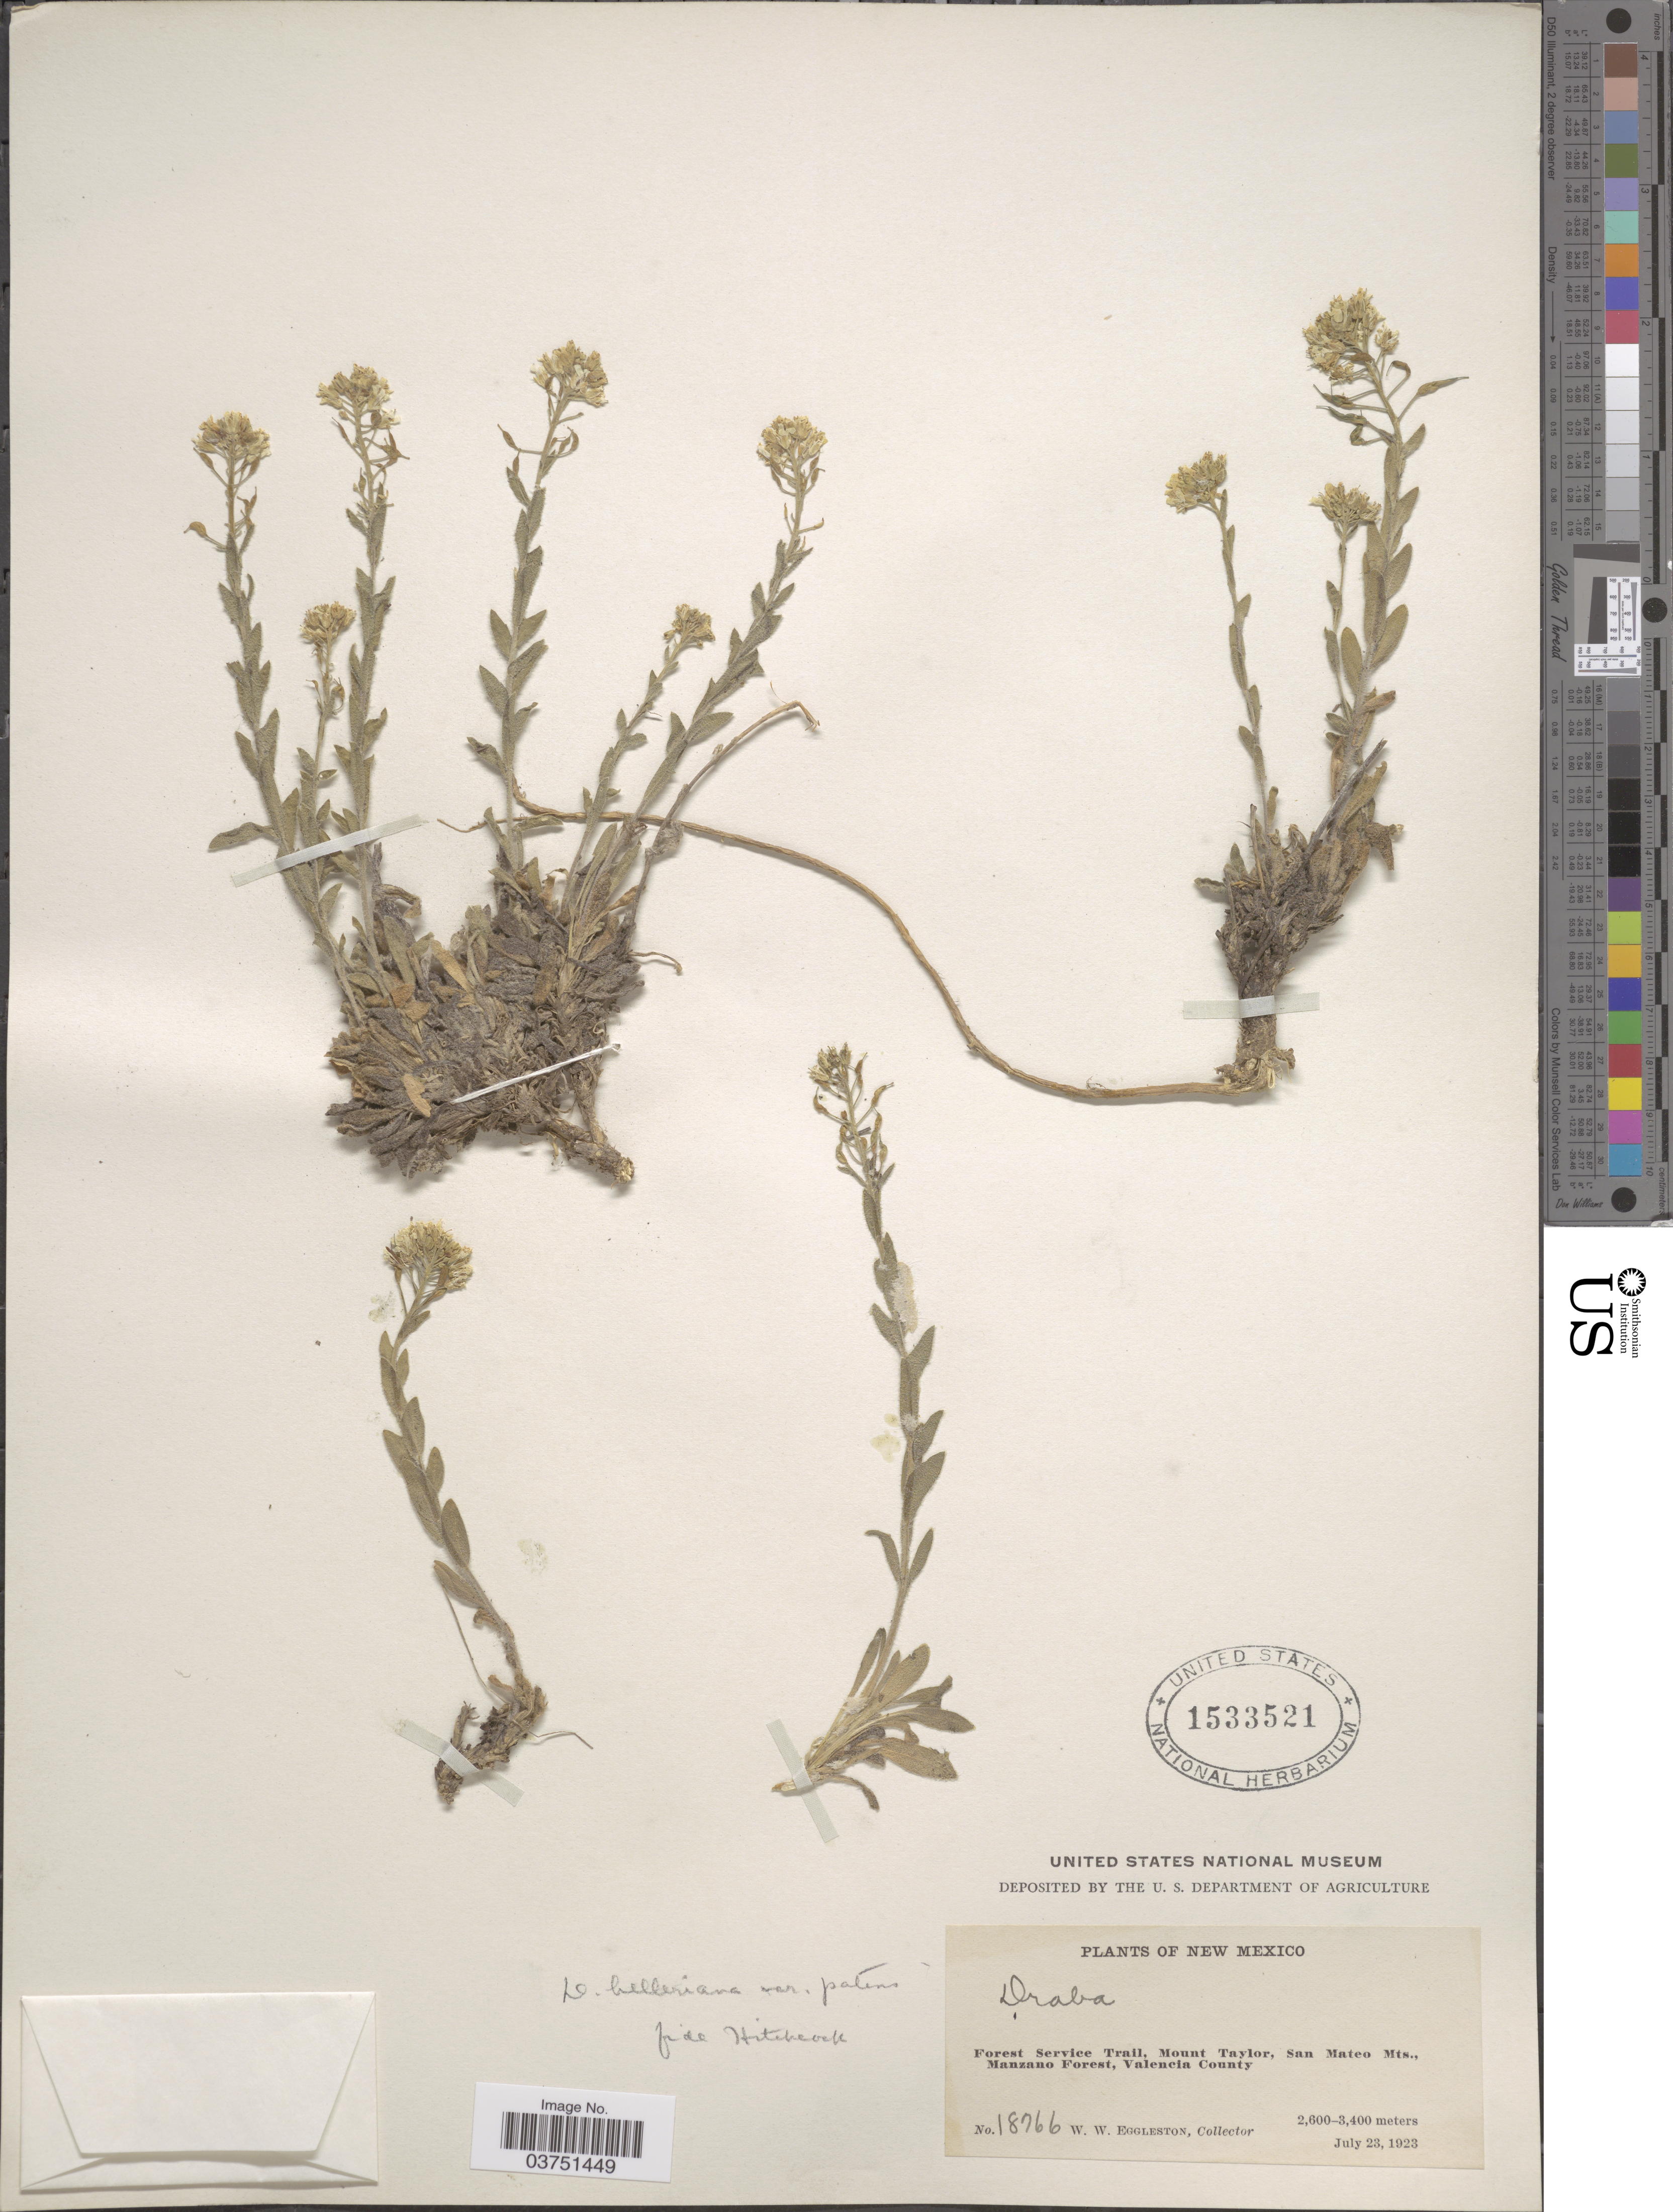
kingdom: Plantae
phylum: Tracheophyta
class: Magnoliopsida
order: Brassicales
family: Brassicaceae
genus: Draba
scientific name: Draba helleriana var. patens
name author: (A. Heller) O.E. Schulz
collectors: W. W. Eggleston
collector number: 18766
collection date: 1923-07-23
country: United States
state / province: New Mexico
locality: Forest Service Trail, Mount Taylor, San Mateo Mts., Manzano Forest, Valencia County.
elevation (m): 2600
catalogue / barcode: US 1533521